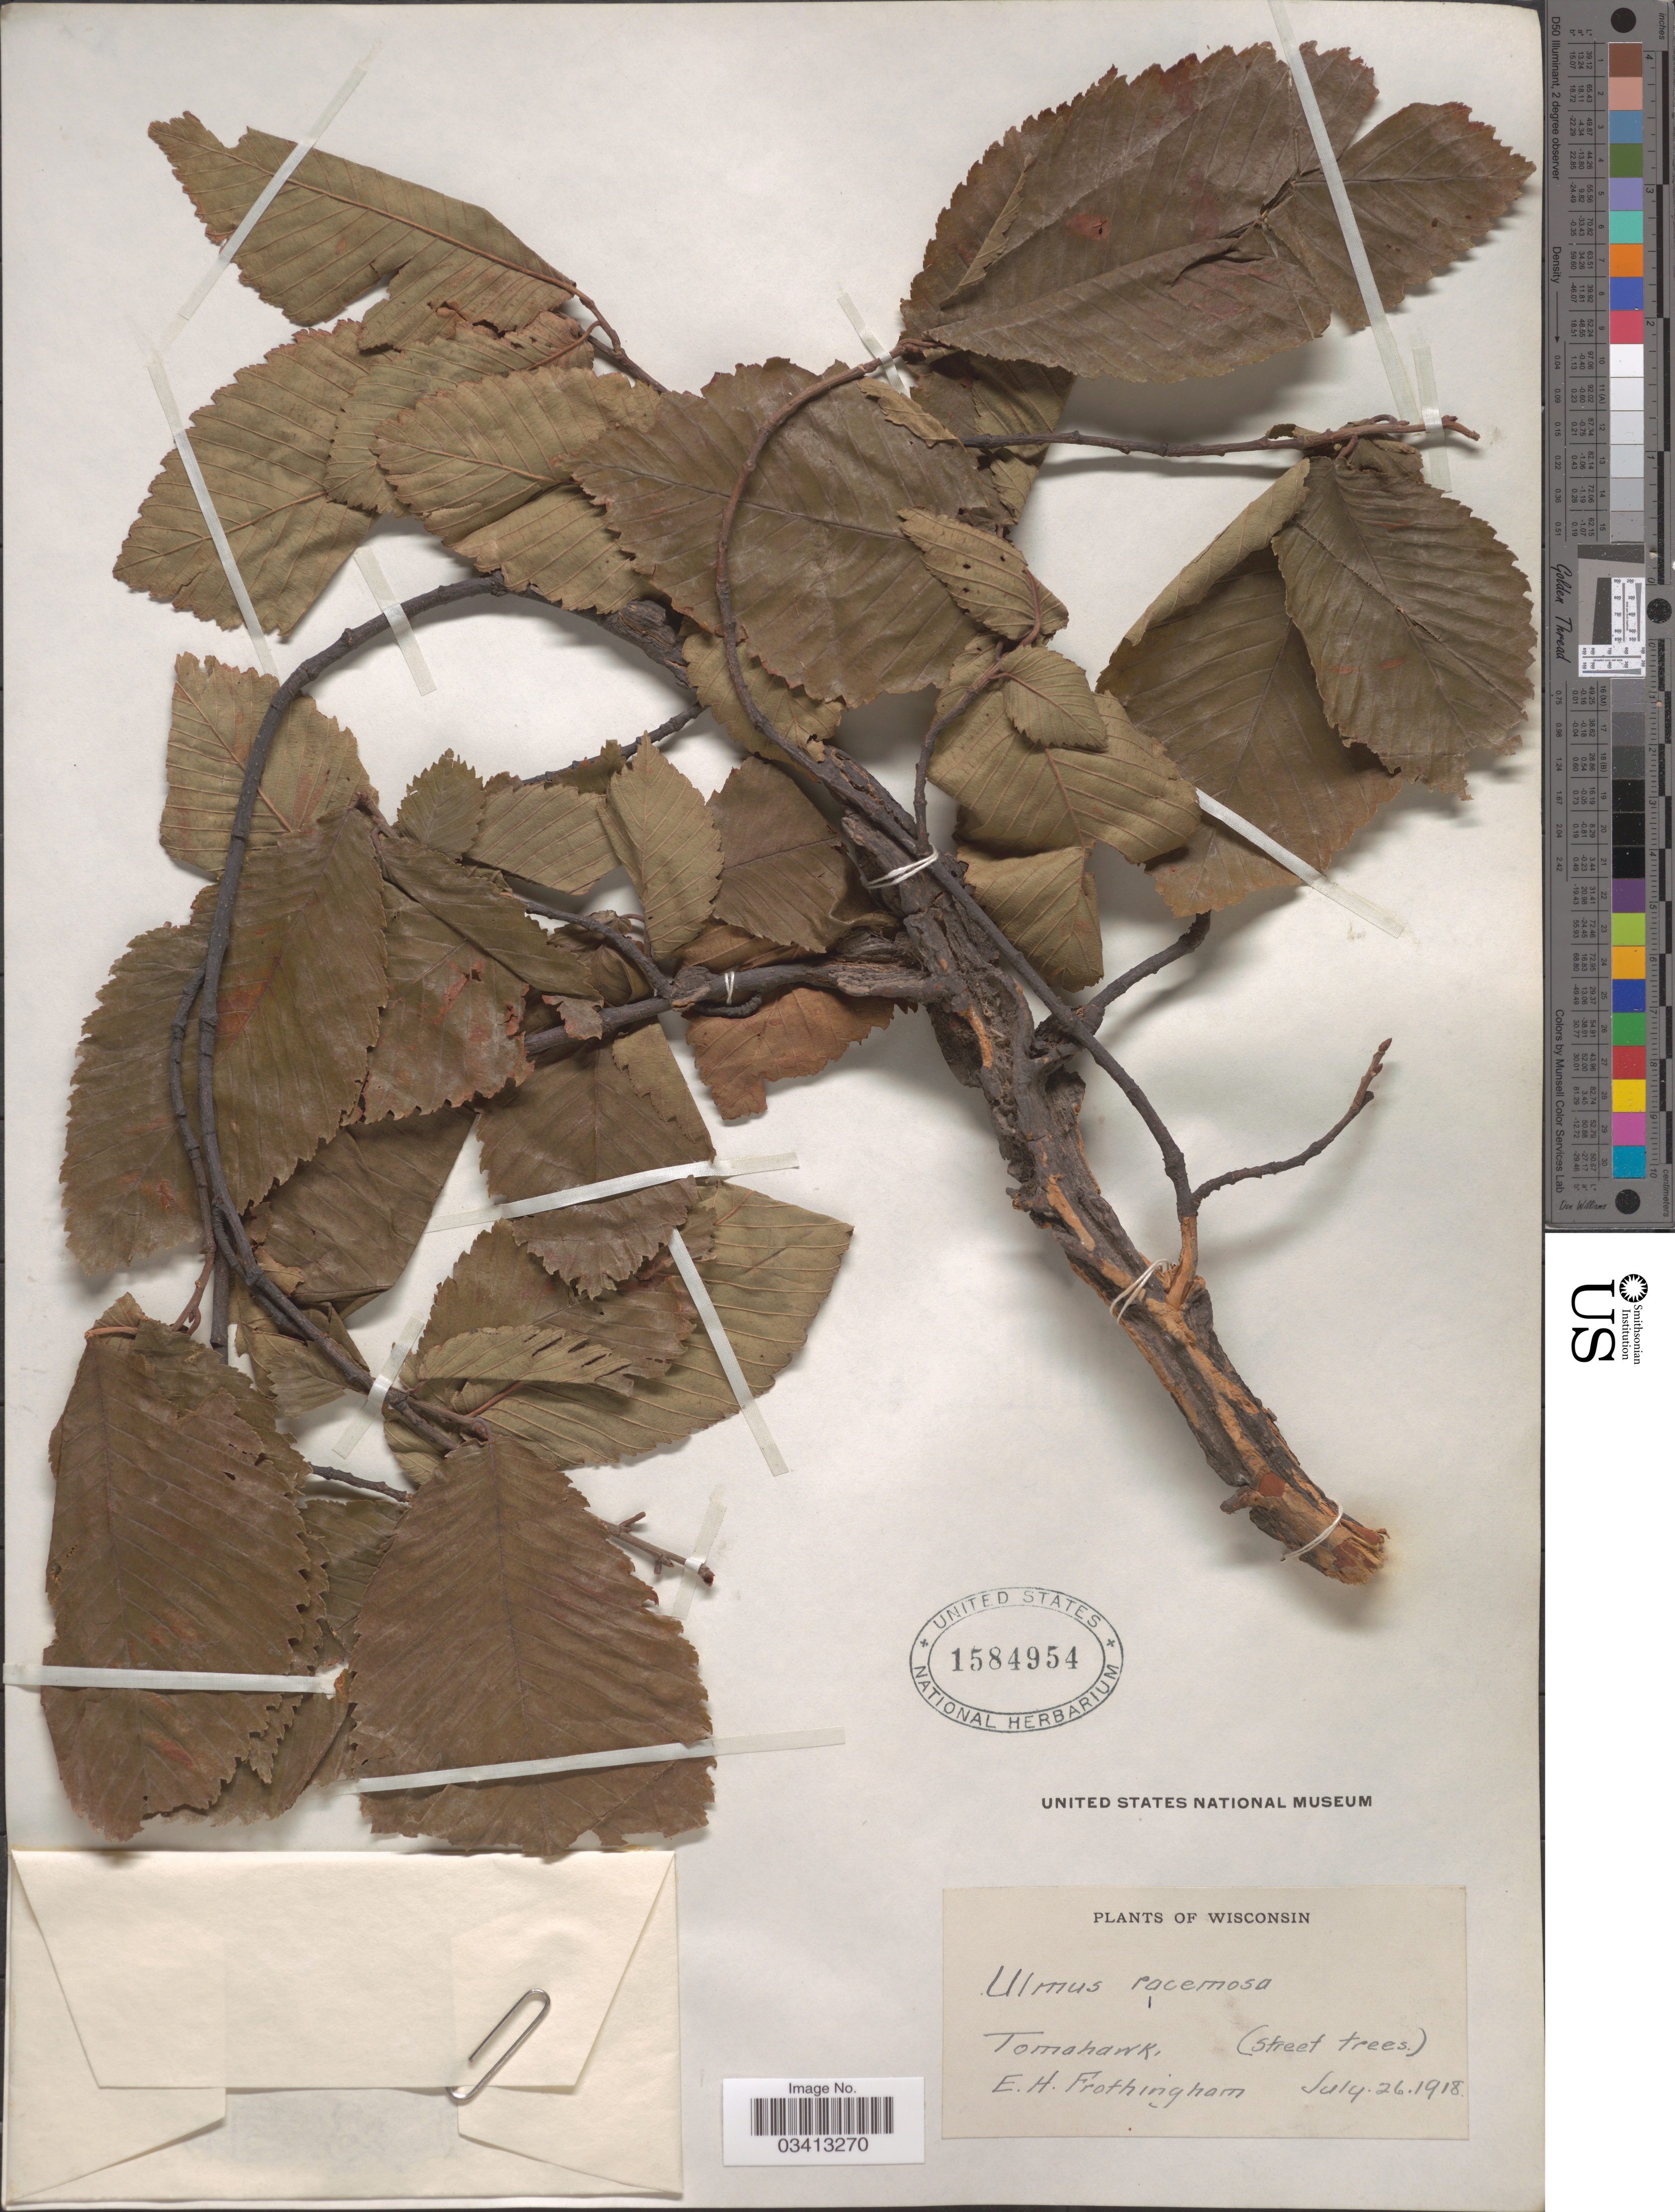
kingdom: Plantae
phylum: Tracheophyta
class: Magnoliopsida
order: Rosales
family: Ulmaceae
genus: Ulmus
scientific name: Ulmus thomasii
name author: Sarg.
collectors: E. Frothingham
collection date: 1918-07-26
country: United States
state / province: Wisconsin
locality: Tomahawk.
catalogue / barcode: US 1584954